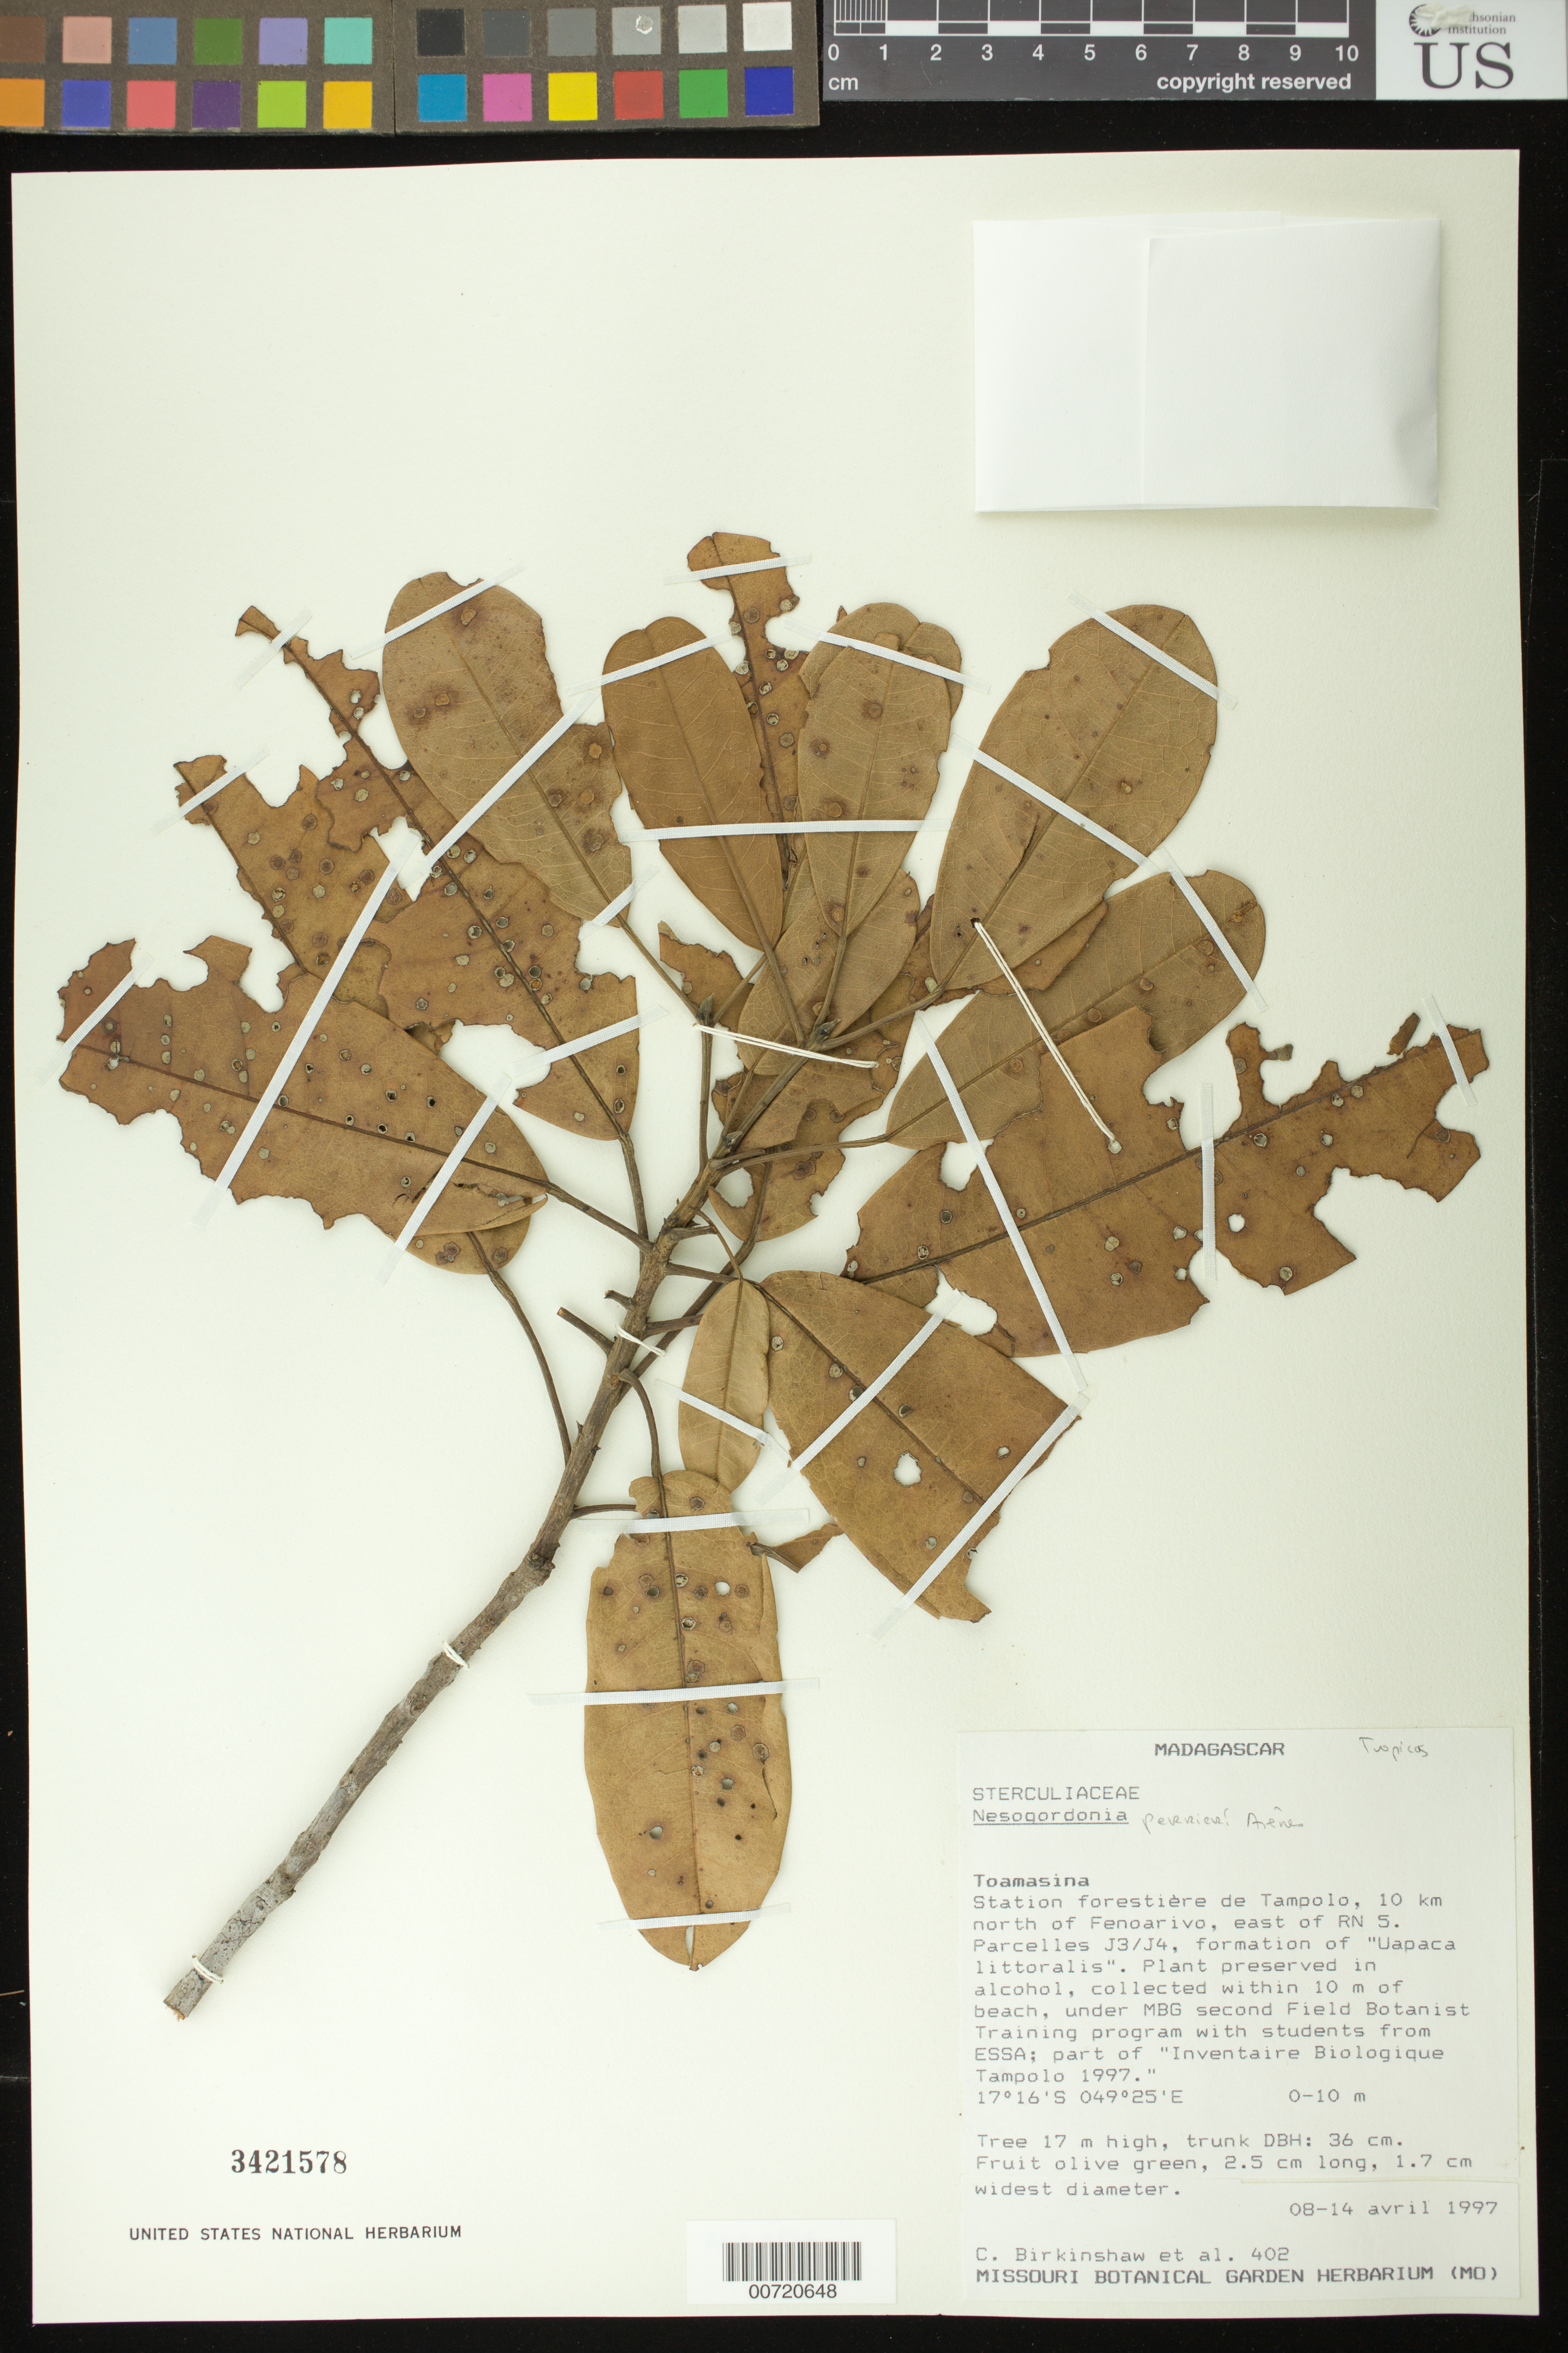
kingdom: Plantae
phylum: Tracheophyta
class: Magnoliopsida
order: Malvales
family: Malvaceae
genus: Nesogordonia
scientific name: Nesogordonia perrieri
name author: Arènes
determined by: Dorr, Laurence J., Curator (BOT), Smithsonian Institution - National Museum of Natural History (UNITED STATES)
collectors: C. R. Birkinshaw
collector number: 402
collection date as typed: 08 Apr 1997 to 14 Apr 1997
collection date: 1997-04-08/1997-04-14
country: Madagascar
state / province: Analanjirofo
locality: Station forestière de Tampolo, 10 km N of Fenoarivo, E of RN 5. Parcelles J3/J4, formation of "Uapaca littoralis". Within 10 m of beach.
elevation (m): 0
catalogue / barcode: US 3421578